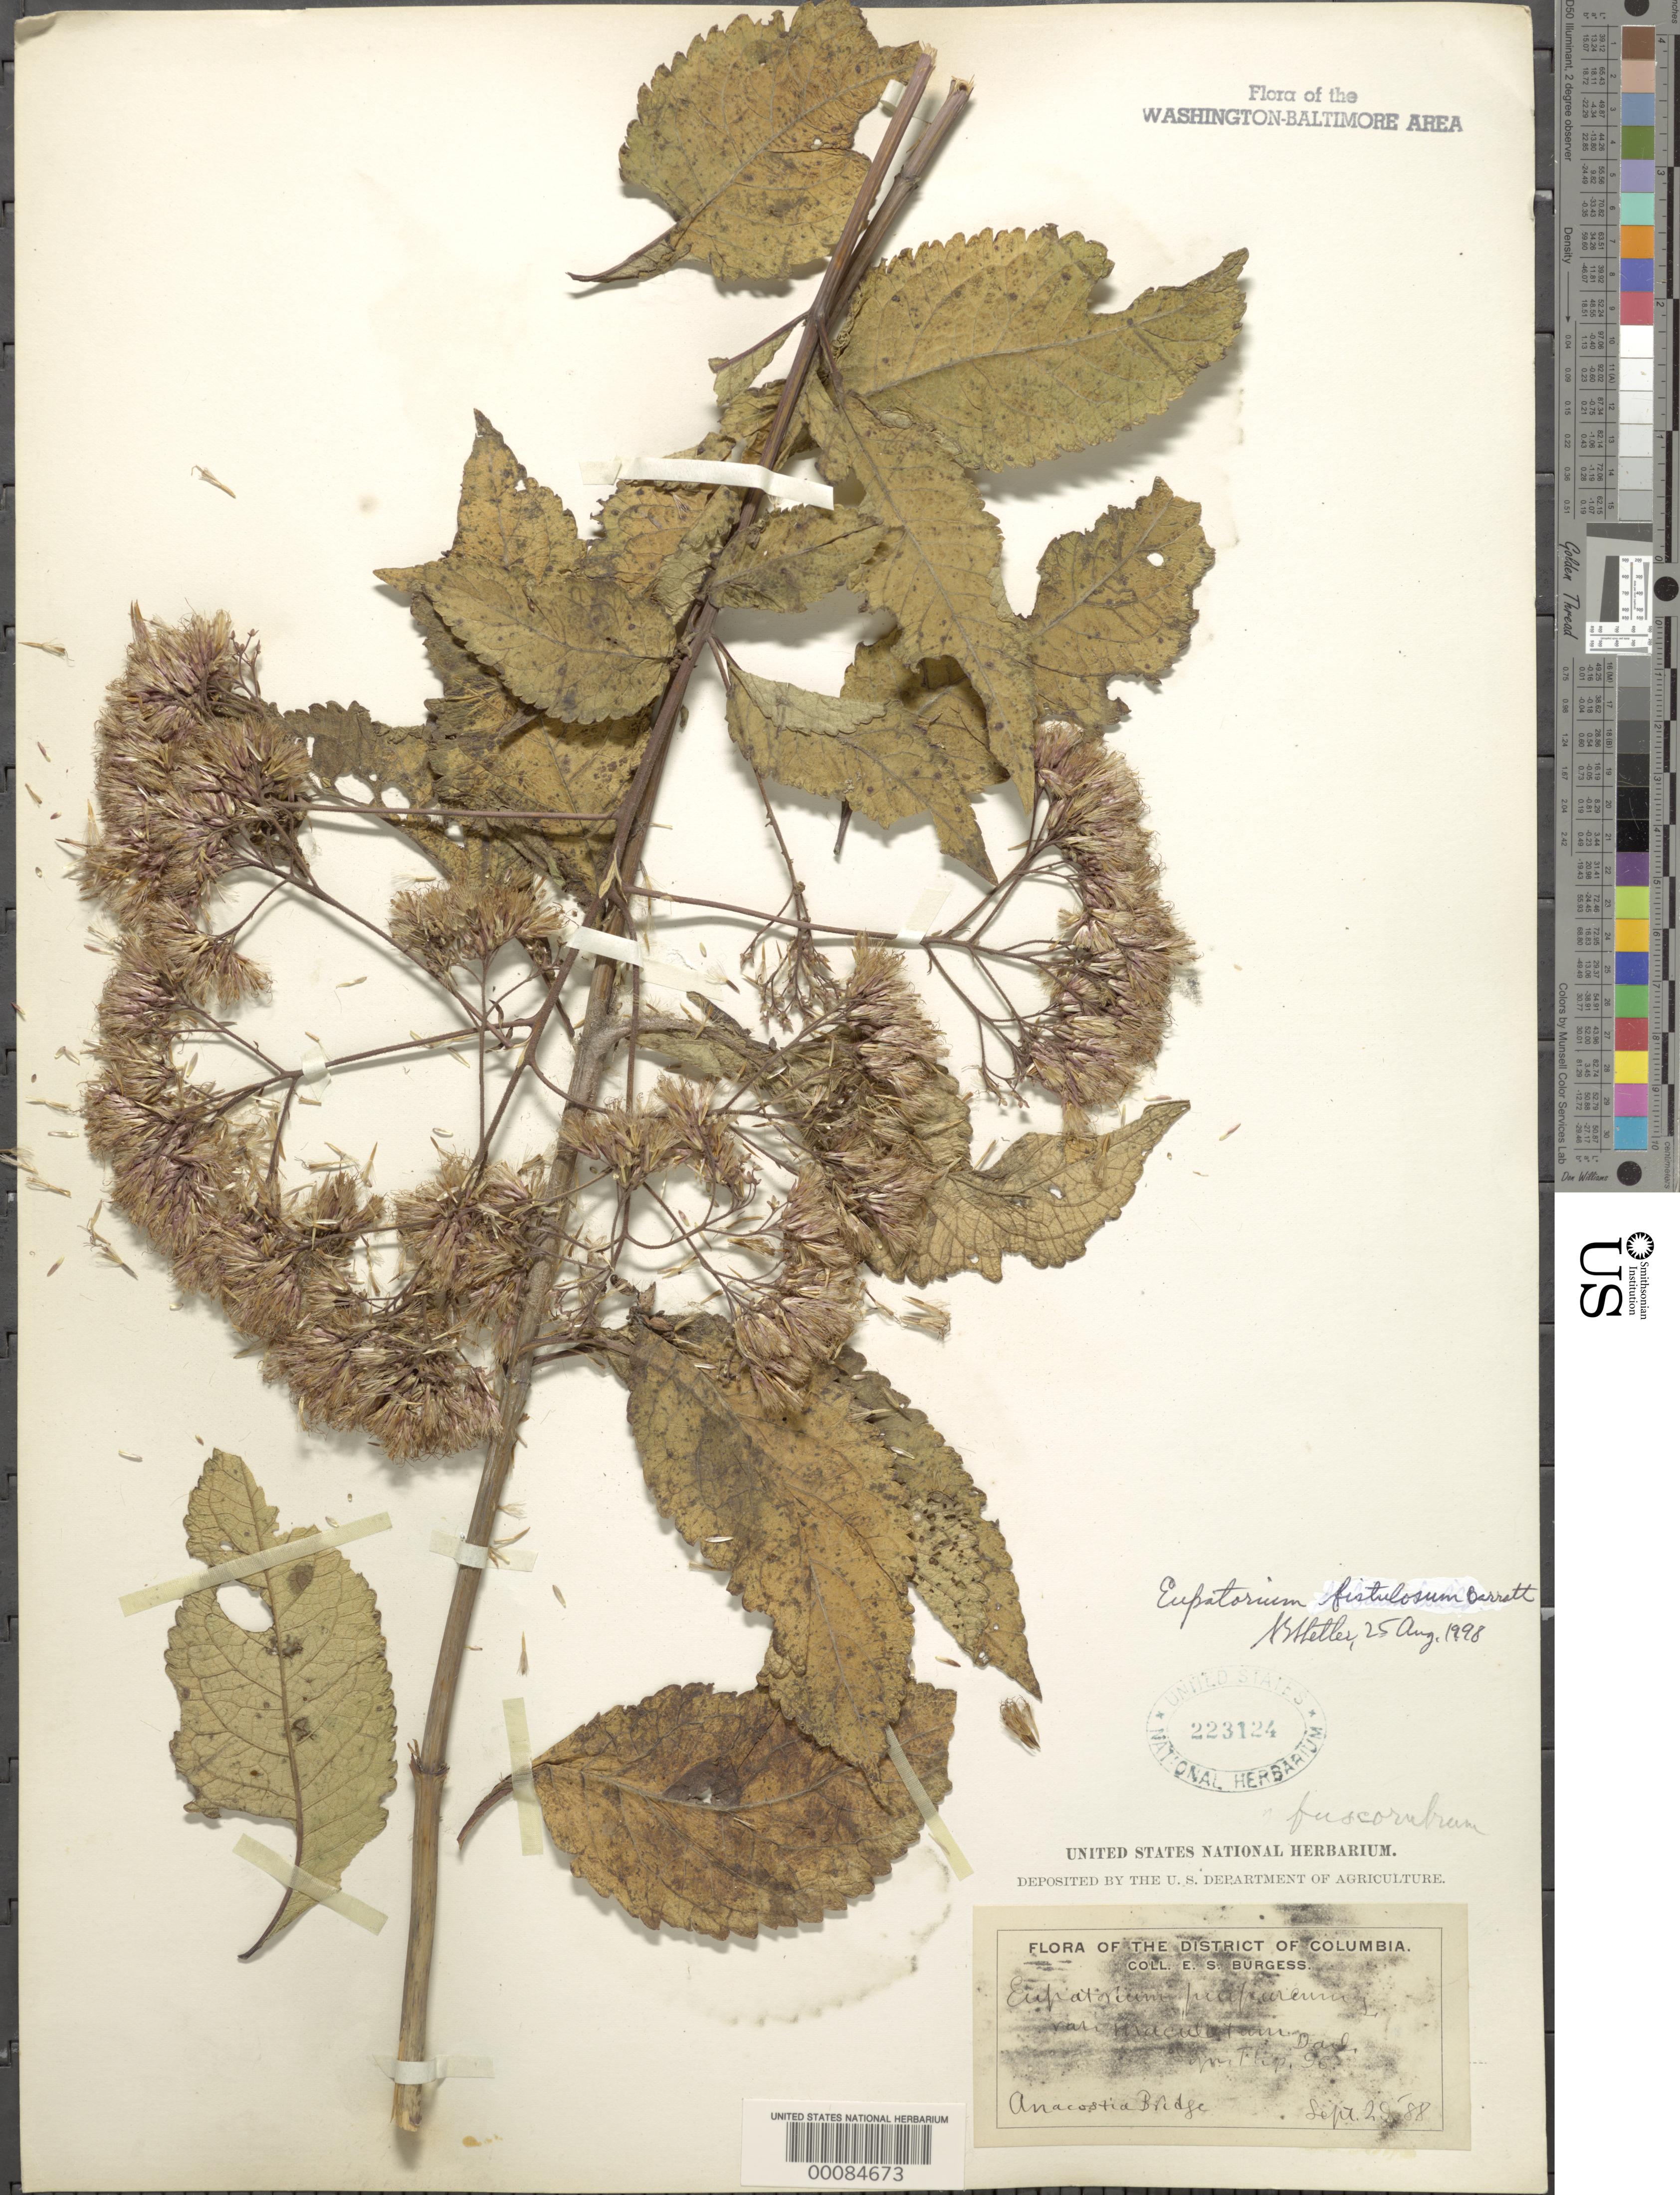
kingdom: Plantae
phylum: Tracheophyta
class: Magnoliopsida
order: Asterales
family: Asteraceae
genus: Eupatorium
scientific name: Eupatorium fistulosum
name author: Barratt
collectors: E. Burgess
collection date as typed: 29 Sep 1888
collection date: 1888-09-29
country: United States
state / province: District of Columbia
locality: Anacostia Bridge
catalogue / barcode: US 223124